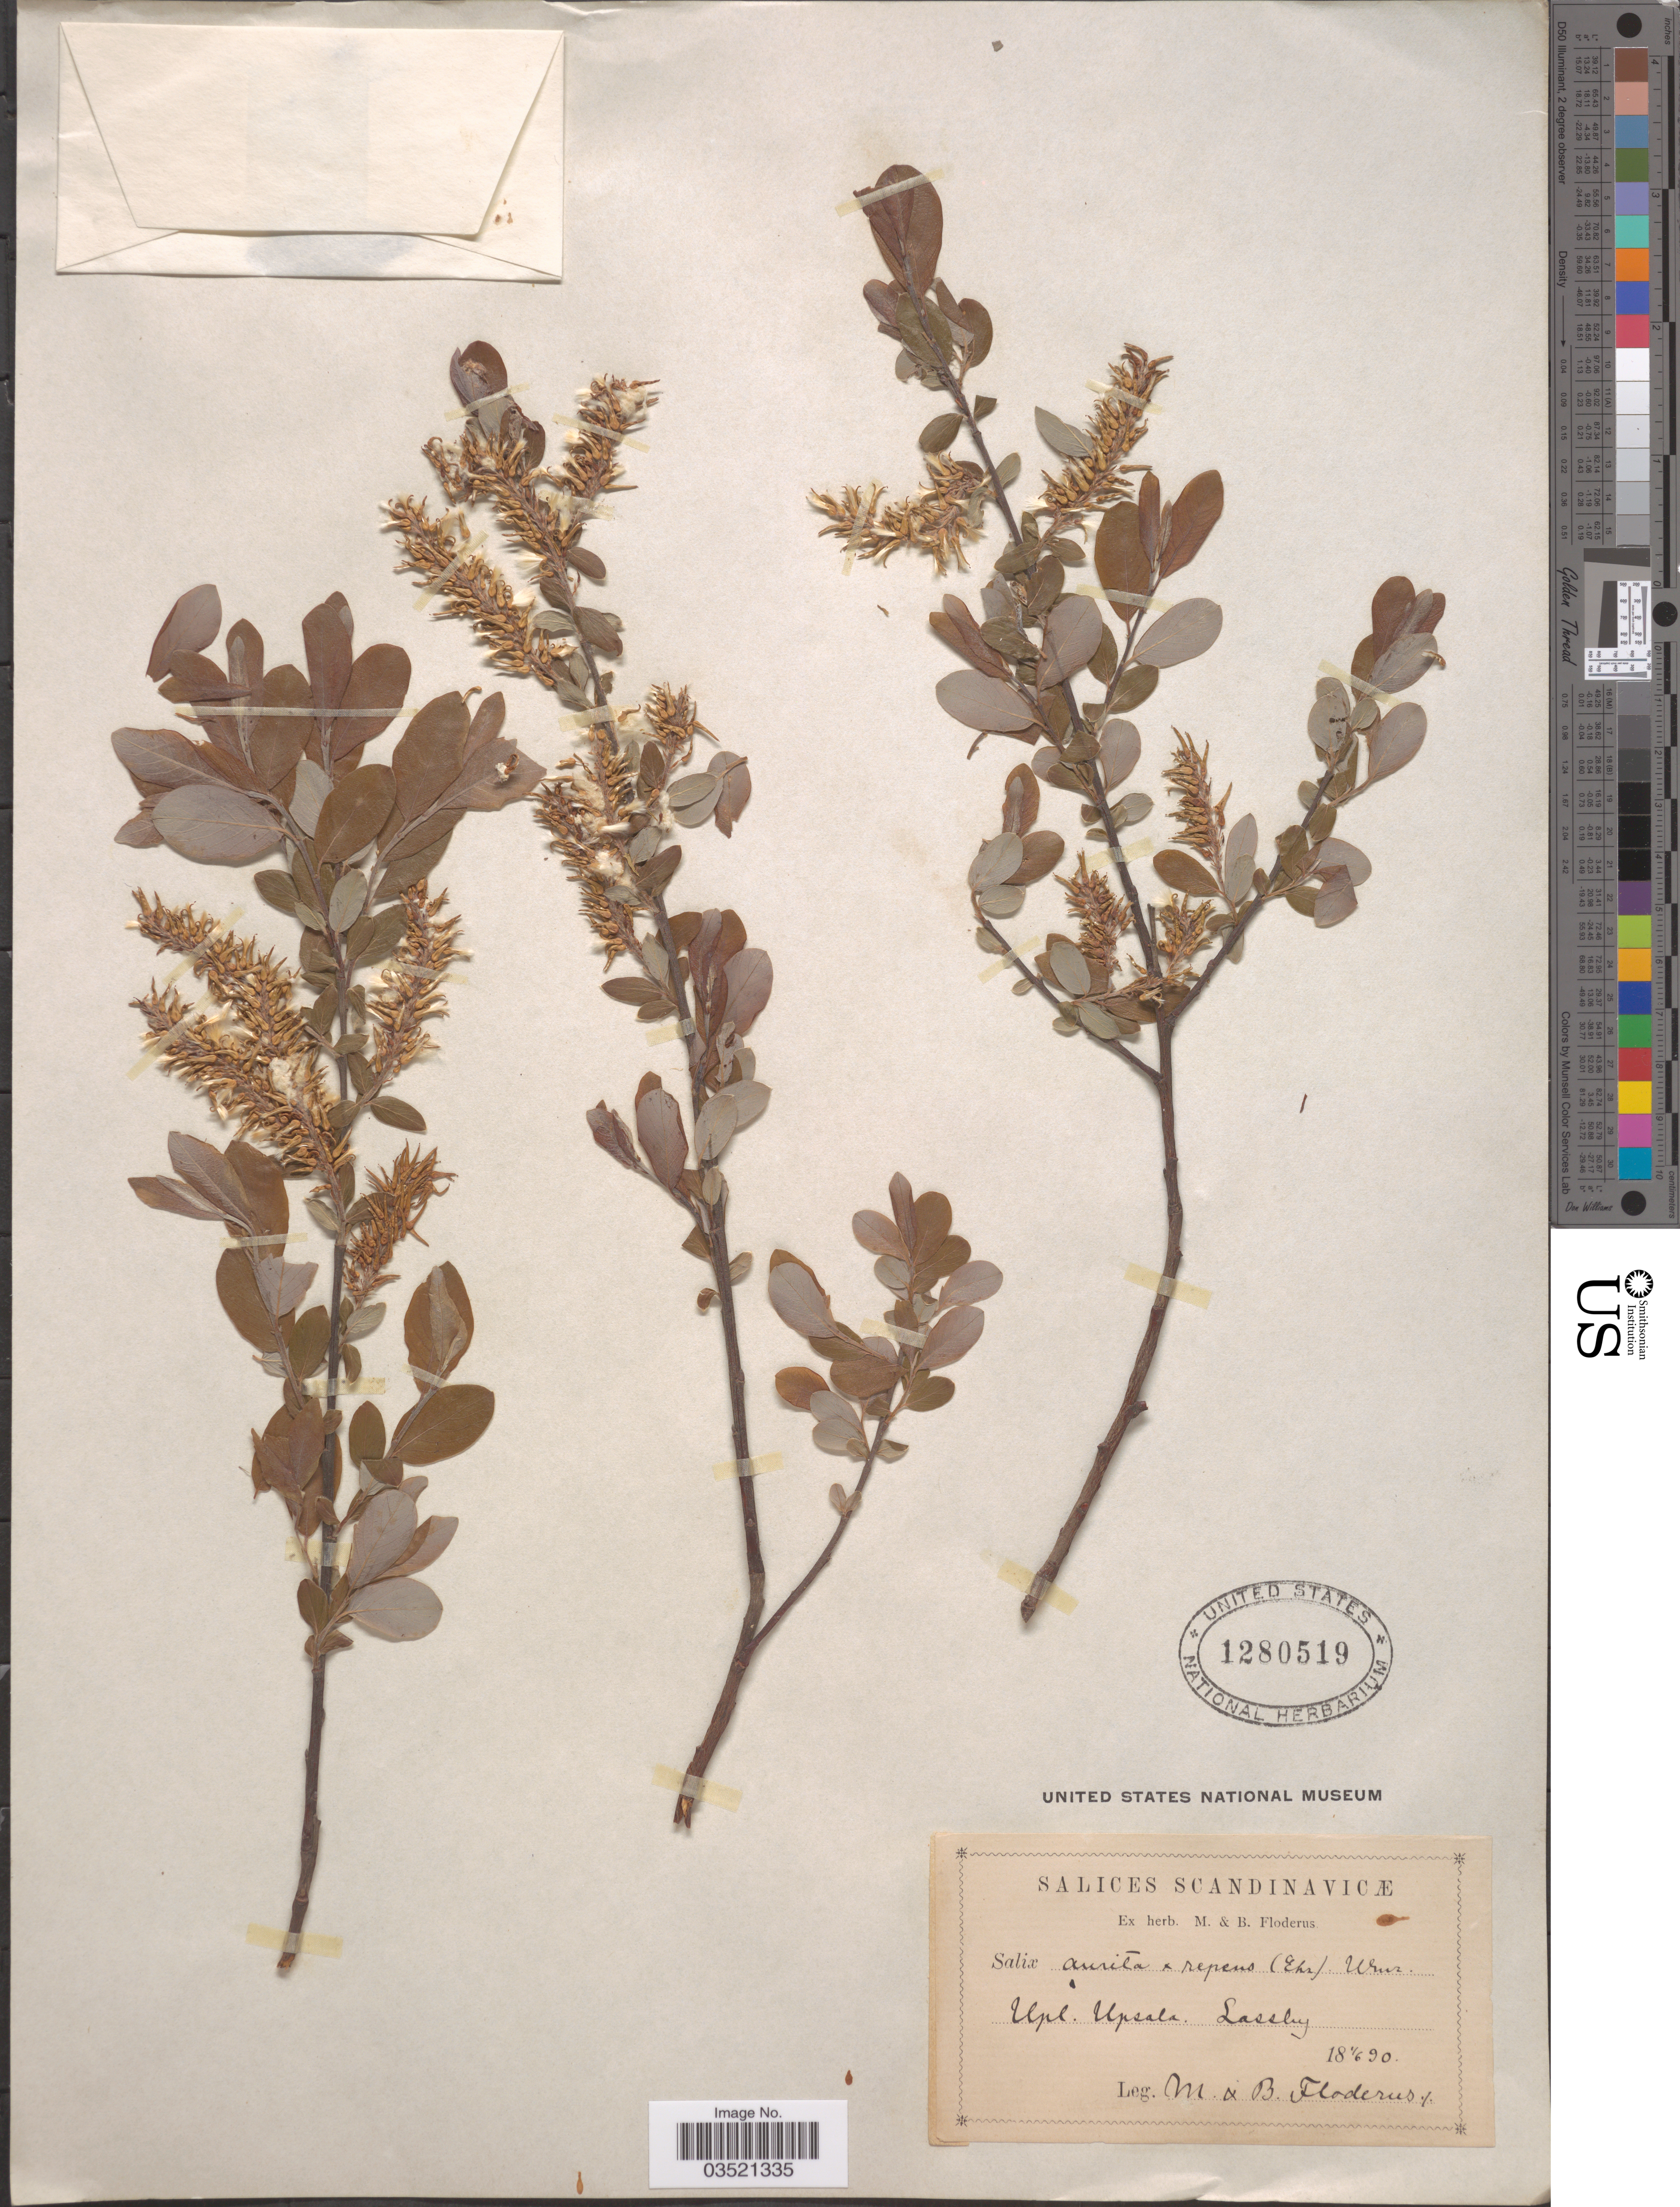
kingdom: Plantae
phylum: Tracheophyta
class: Magnoliopsida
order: Malpighiales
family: Salicaceae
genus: Salix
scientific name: Salix aurita x S. repens L.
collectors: M. Floderus & B. G. O. Floderus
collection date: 1890-06-01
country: Sweden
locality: Scandinavicæ, Upl. Upsala. Lassby.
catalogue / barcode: US 1280519